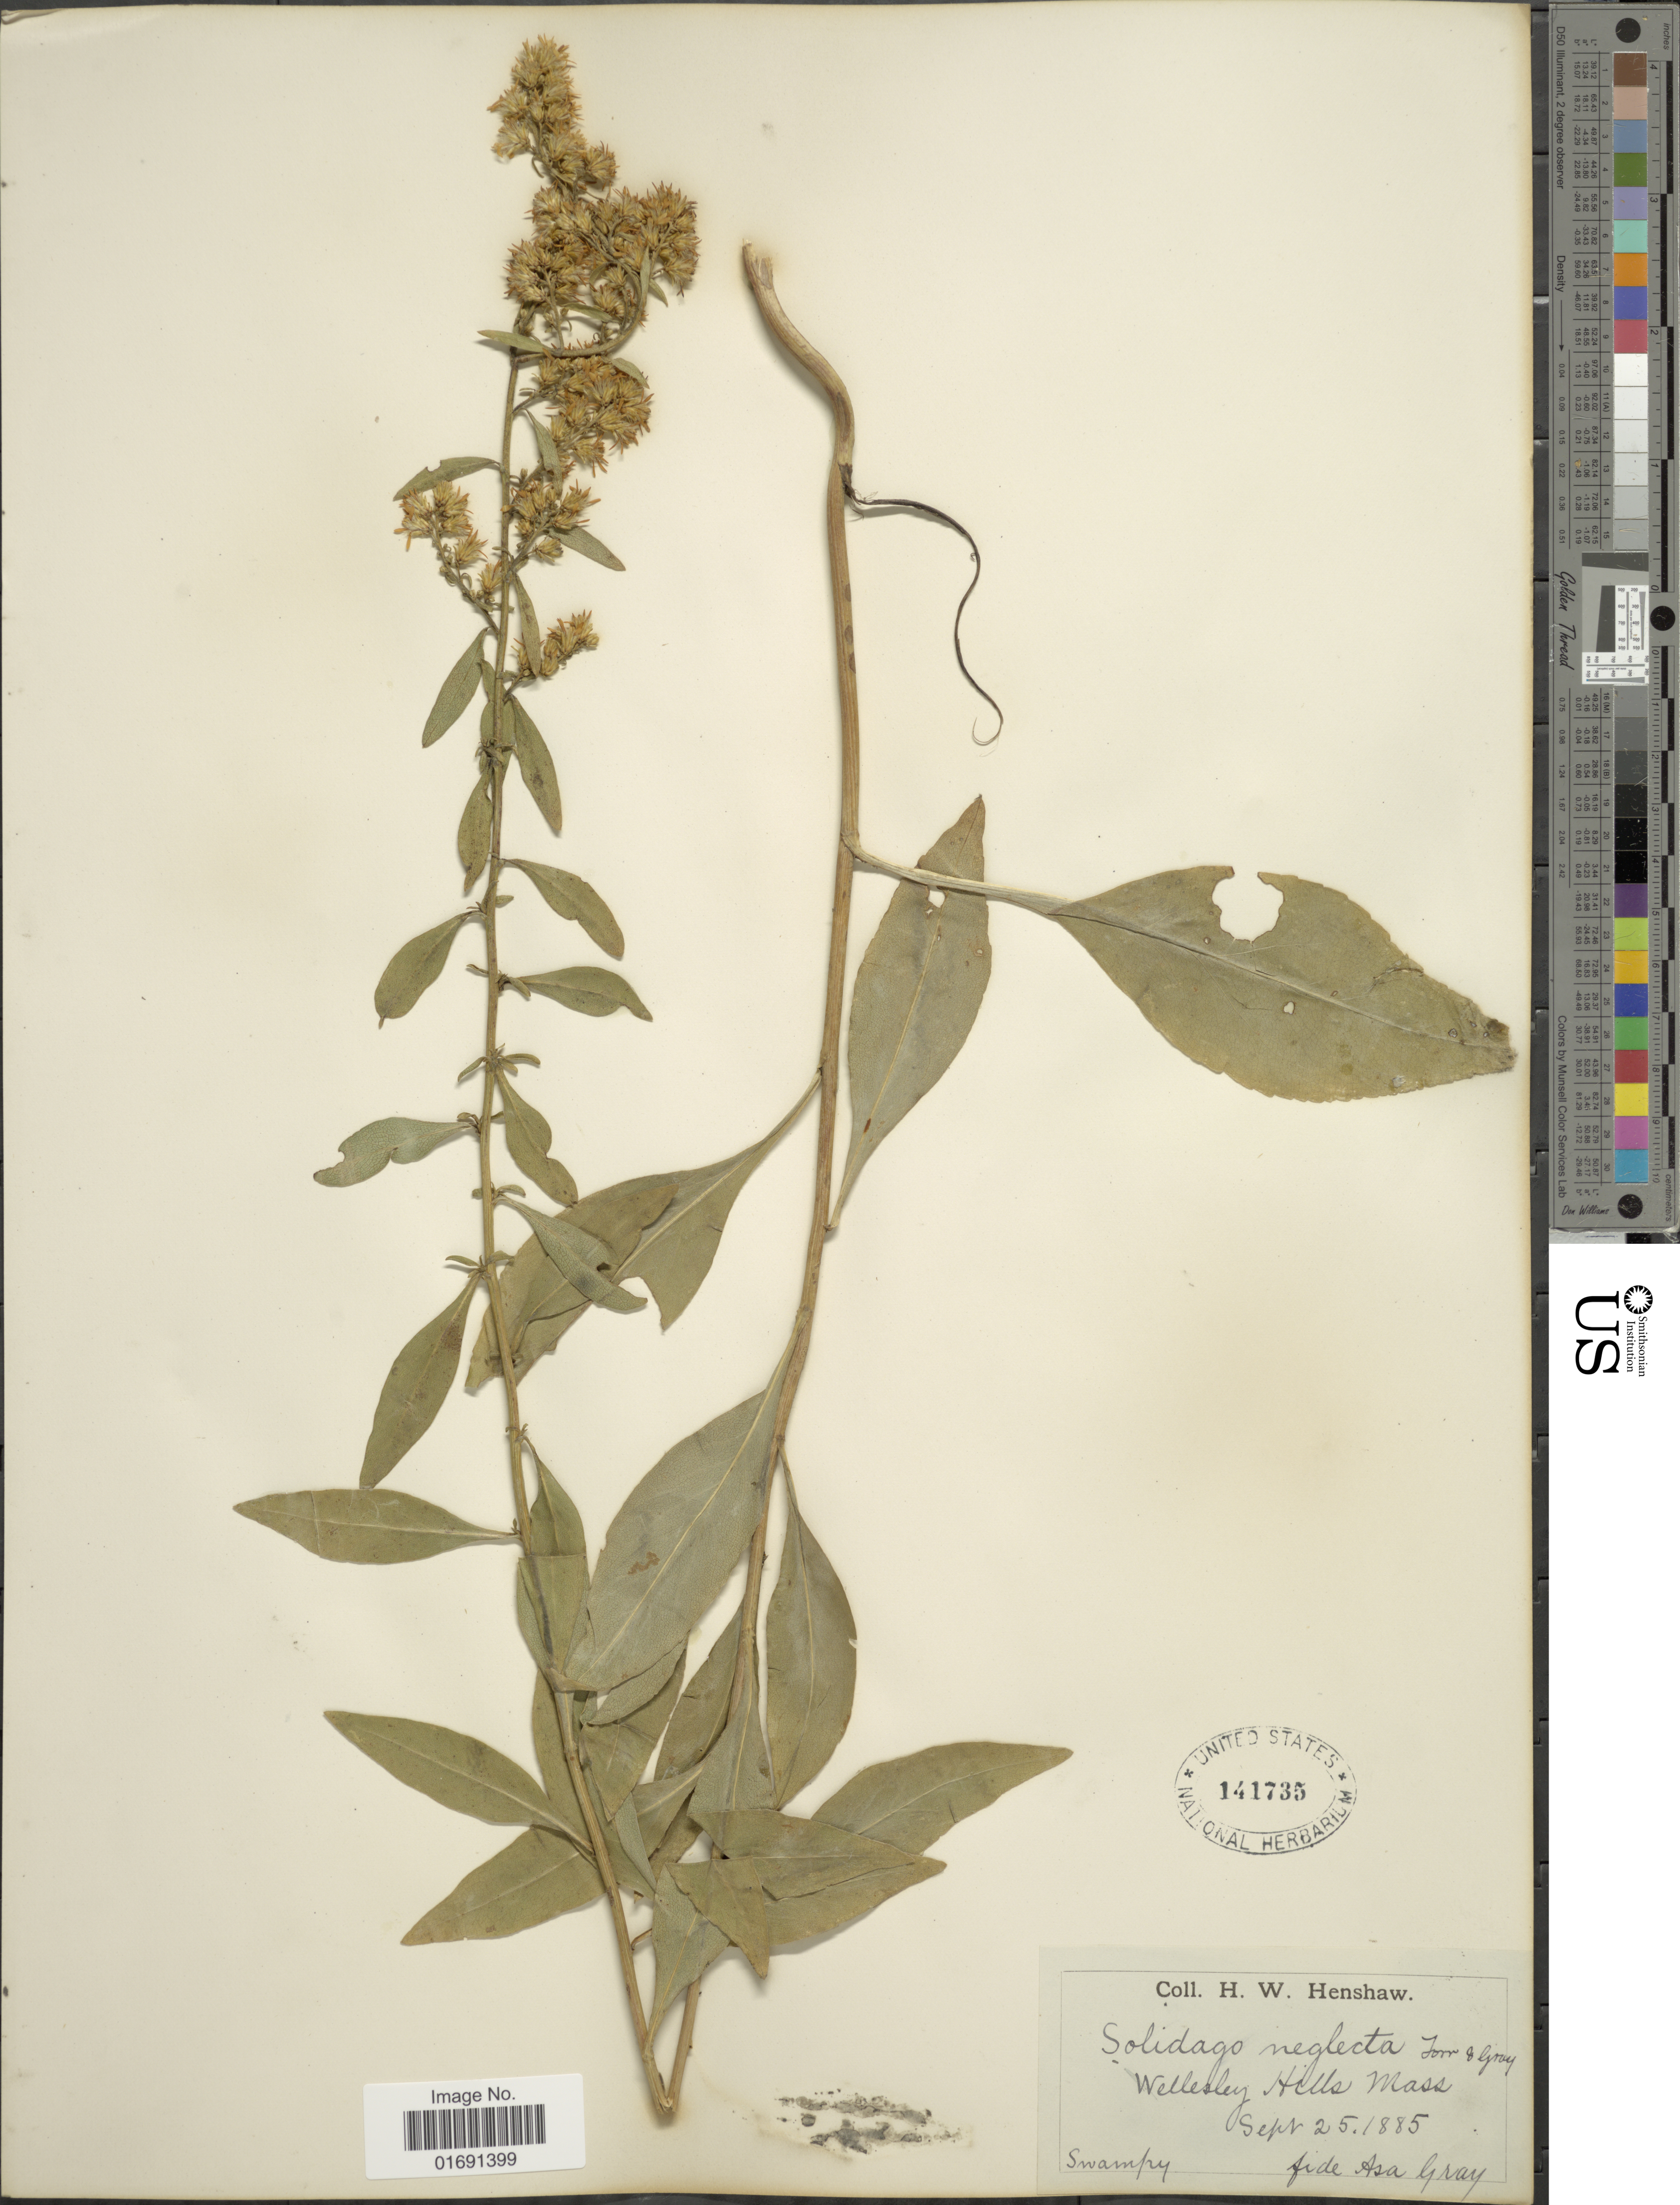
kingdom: Plantae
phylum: Tracheophyta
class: Magnoliopsida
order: Asterales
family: Asteraceae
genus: Solidago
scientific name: Solidago uniligulata var. neglecta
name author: Fernald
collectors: H. Henshaw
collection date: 1885-09-25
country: United States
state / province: Massachusetts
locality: Wellesley Hills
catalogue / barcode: US 141735